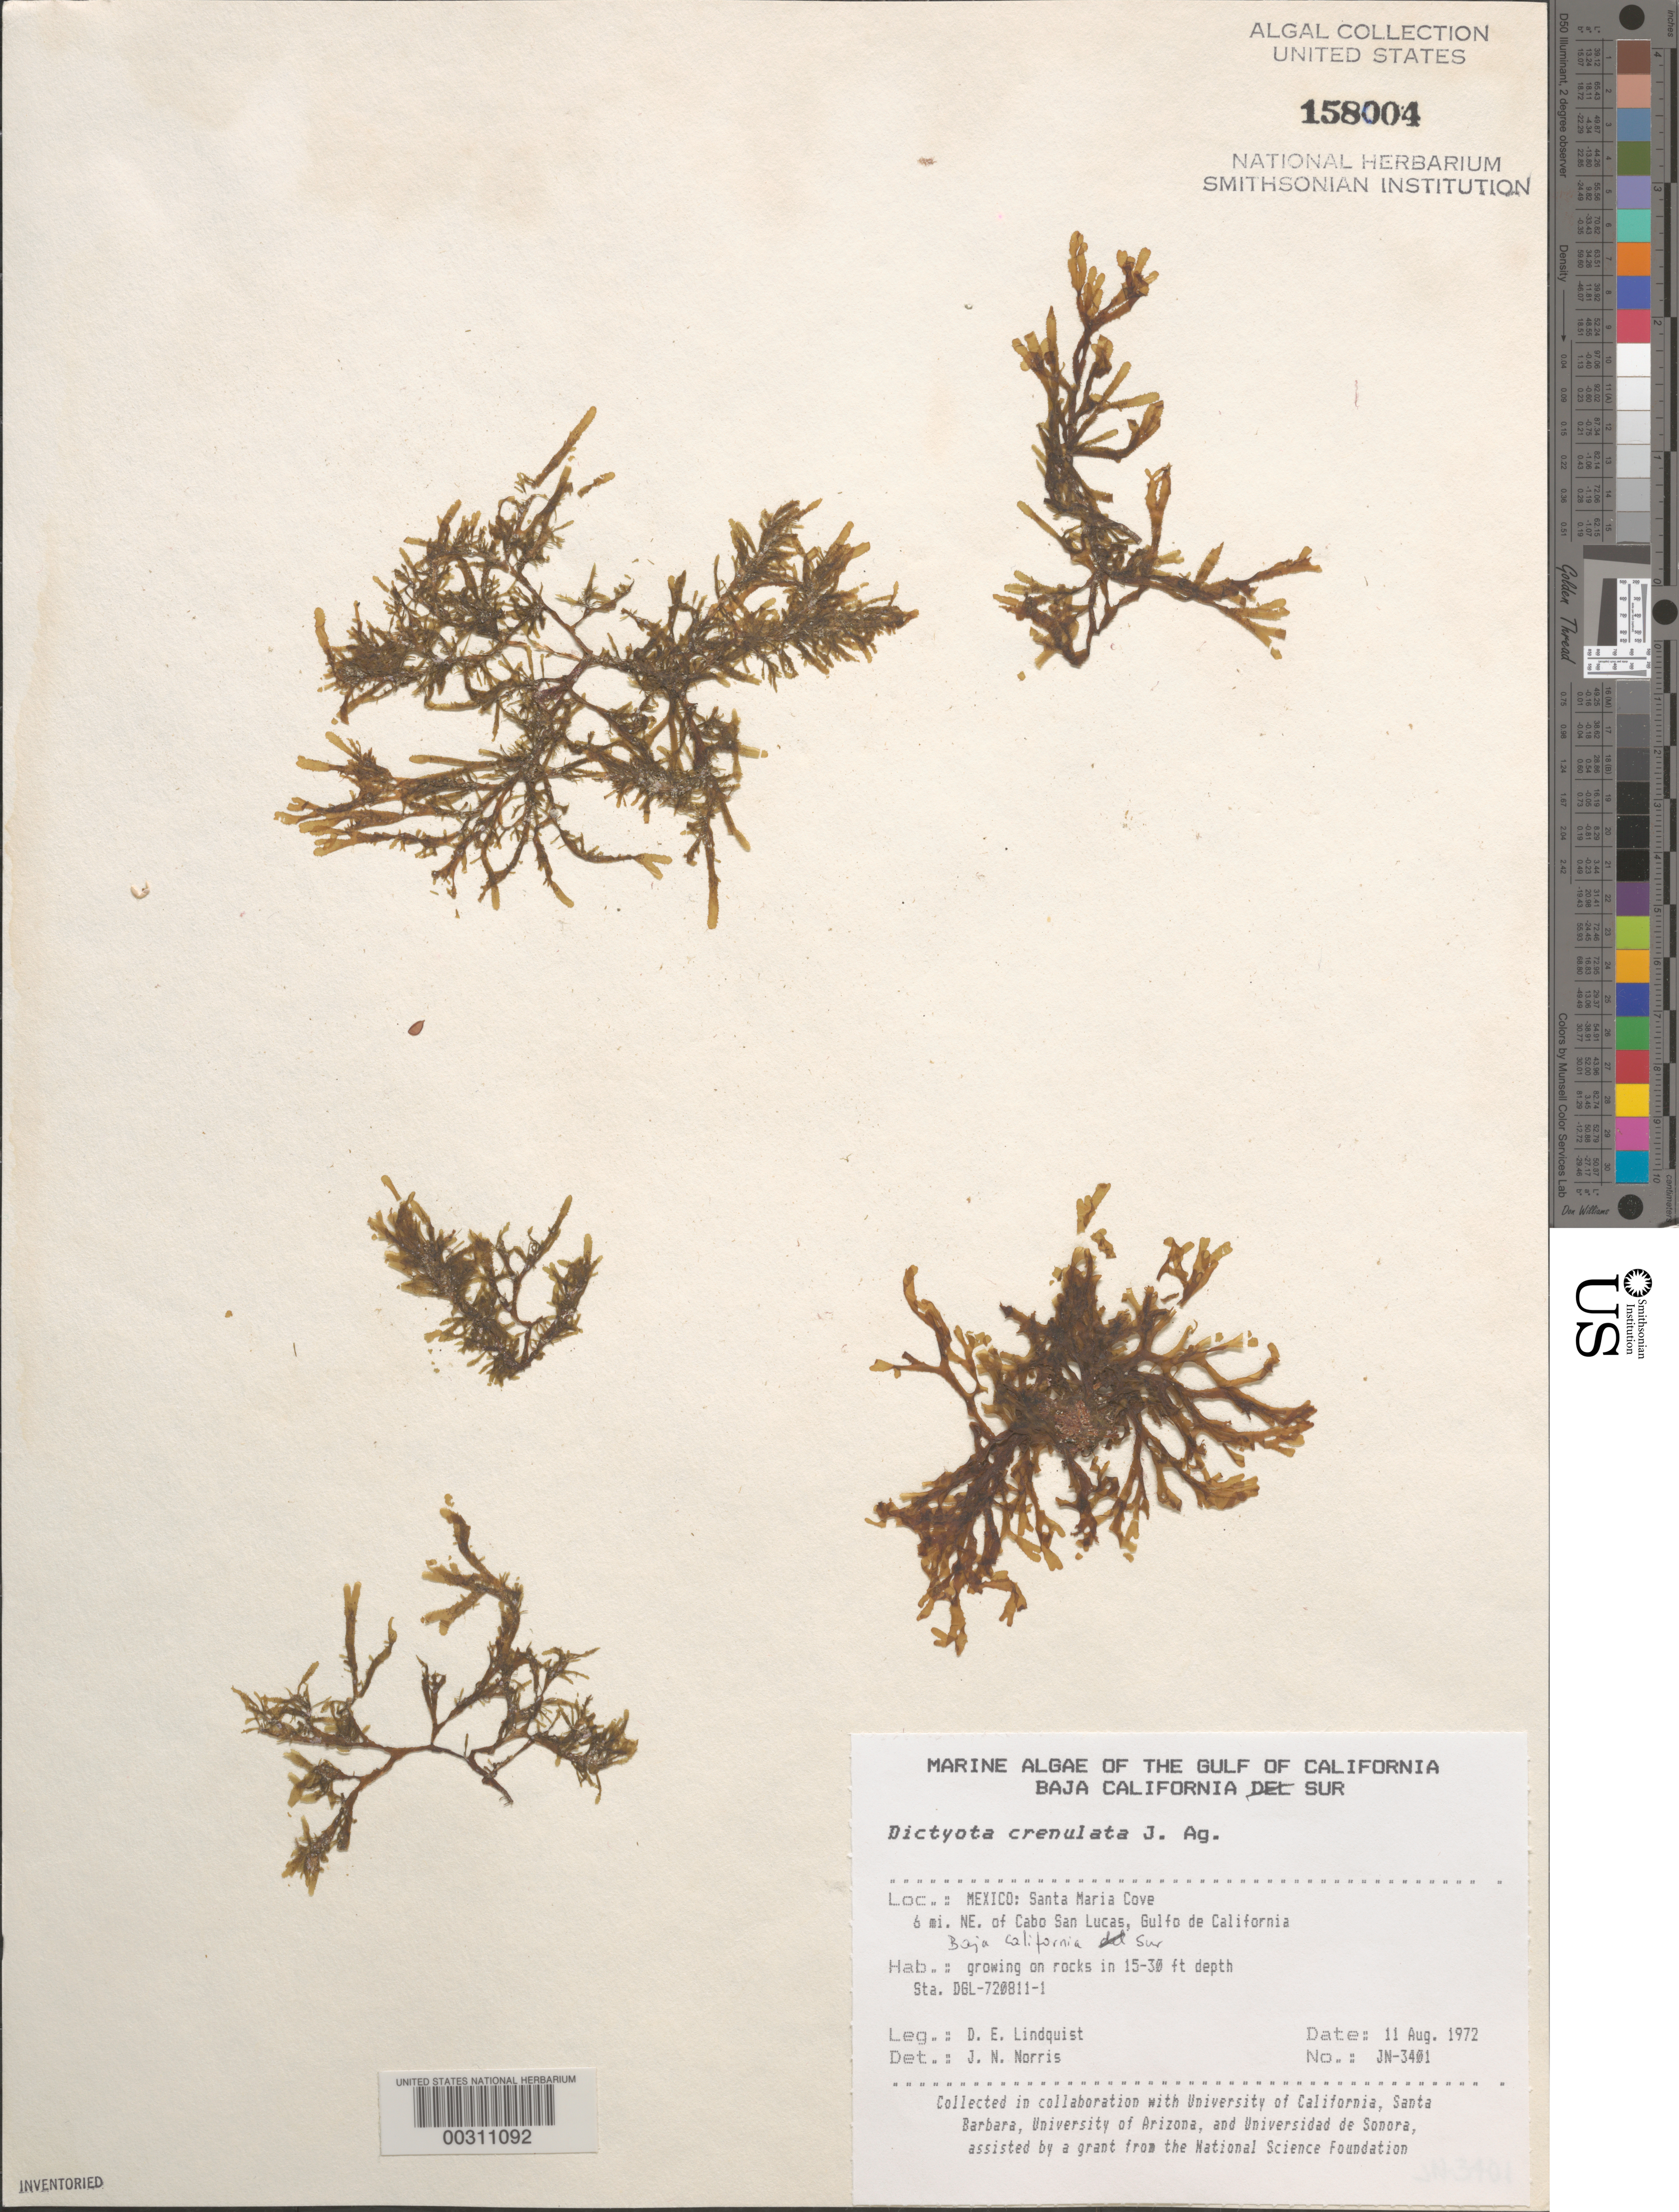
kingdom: Chromista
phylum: Ochrophyta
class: Phaeophyceae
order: Dictyotales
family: Dictyotaceae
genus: Dictyota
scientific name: Dictyota crenulata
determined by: Norris, James N.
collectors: D. Lindquist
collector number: JN-3401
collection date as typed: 11 Aug 1972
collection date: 1972-08-11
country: Mexico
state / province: Baja California Sur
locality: Santa Maria Cove, 6 miles northeast of Cabo San Lucas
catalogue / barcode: US 158004